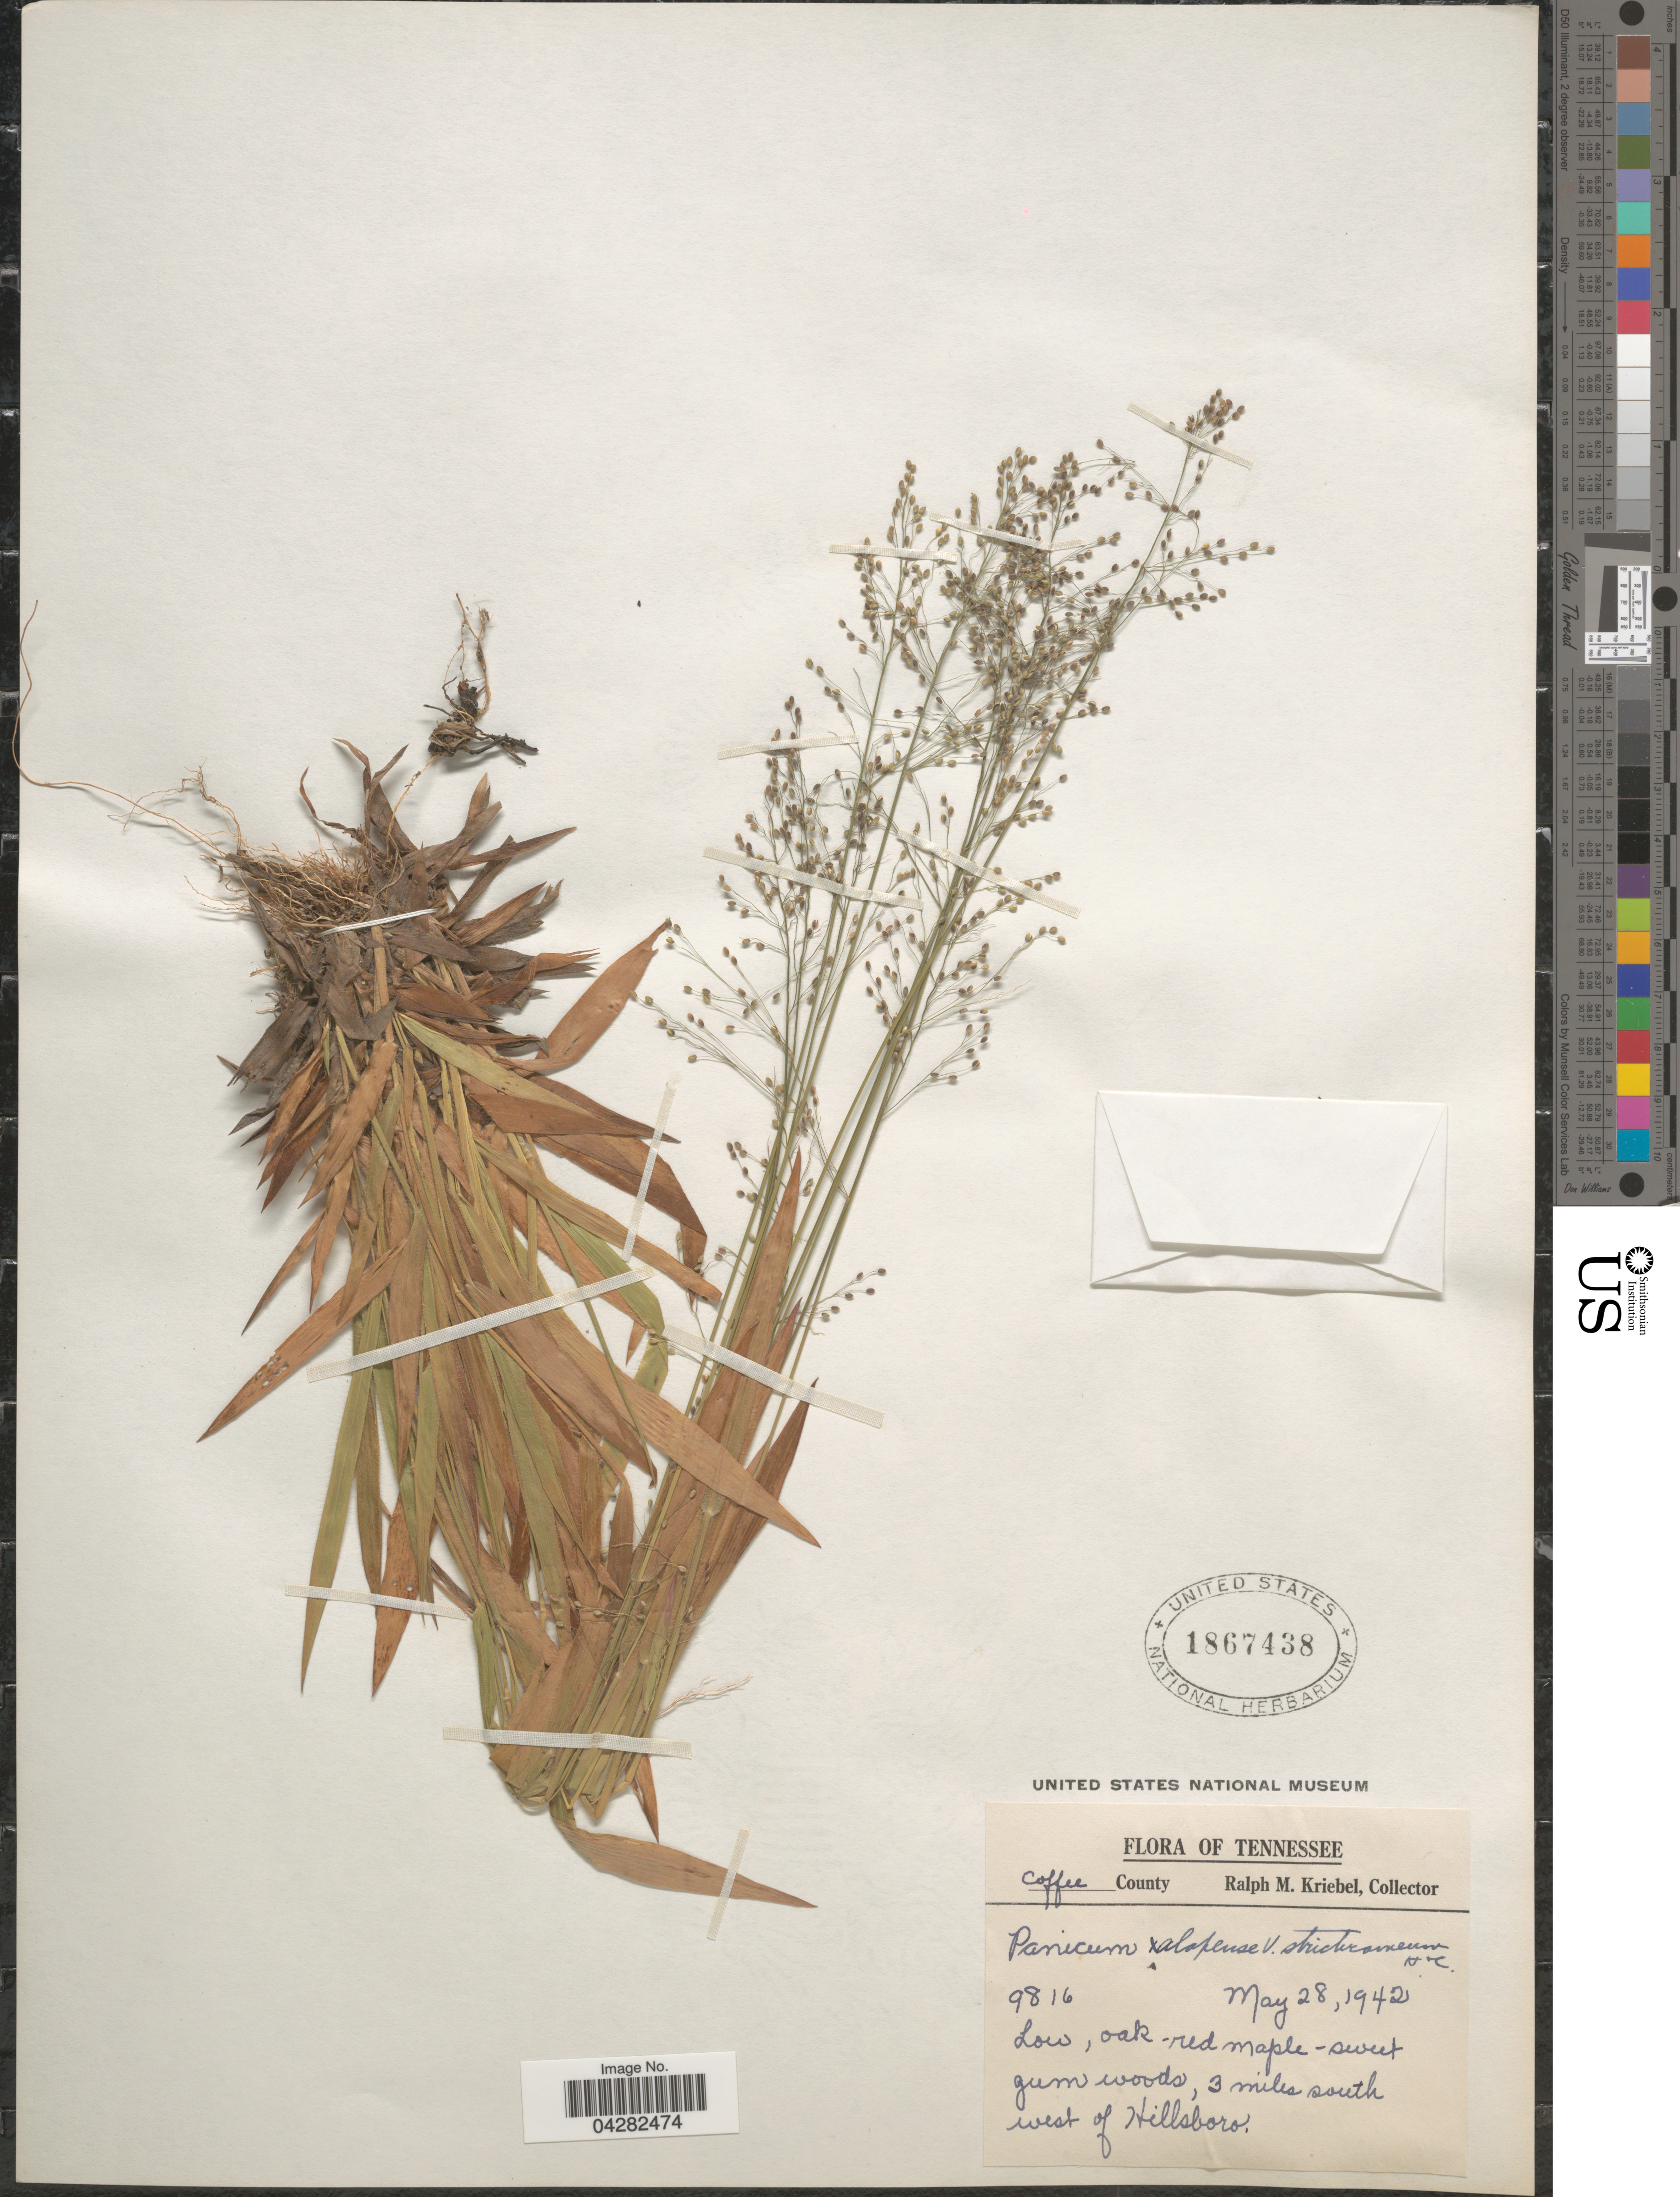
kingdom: Plantae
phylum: Tracheophyta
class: Liliopsida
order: Poales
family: Poaceae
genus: Dichanthelium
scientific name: Dichanthelium laxiflorum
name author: (Lam.) Gould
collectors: R. M. Kriebel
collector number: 9816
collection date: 1942-05-28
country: United States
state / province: Tennessee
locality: Coffee County. 3 miles south west of Hillsboro.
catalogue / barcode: US 1867438